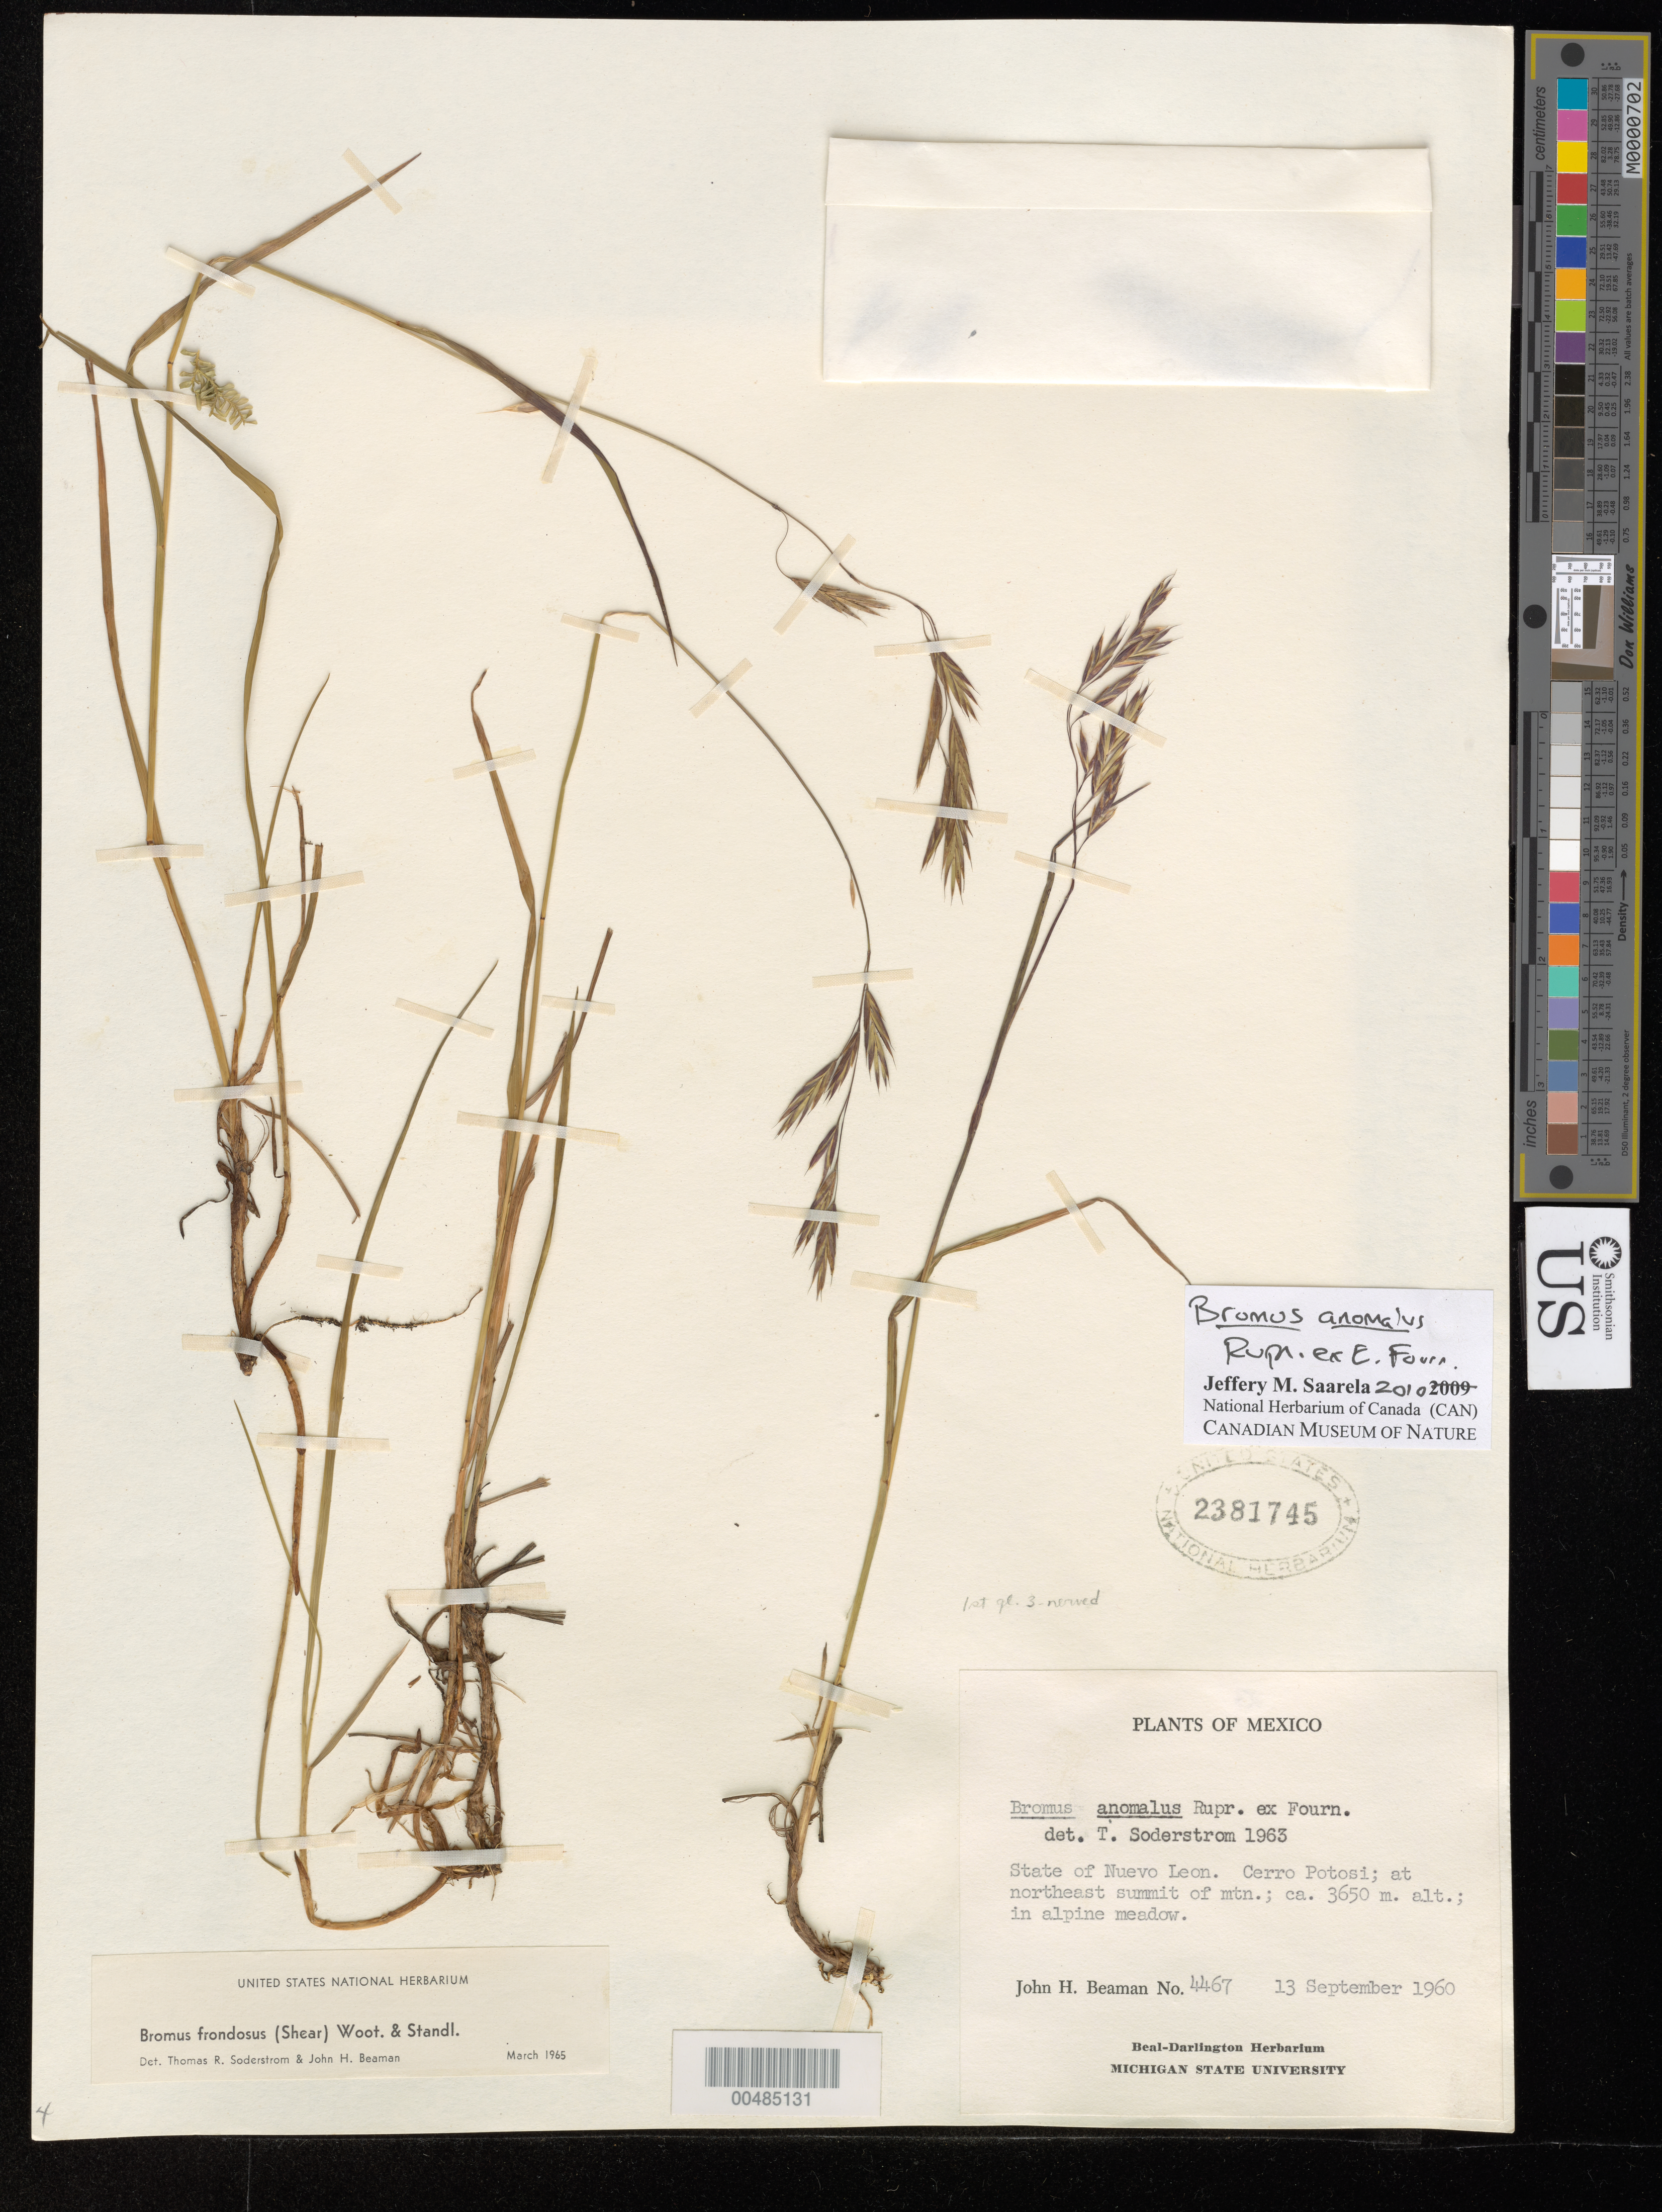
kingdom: Plantae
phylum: Tracheophyta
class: Liliopsida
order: Poales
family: Poaceae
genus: Bromus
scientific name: Bromus anomalus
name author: Rupr. ex E. Fourn.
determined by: Saarela, J. M., (CAN), Canadian Museum of Nature (CANADA)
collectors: J. H. Beaman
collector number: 4467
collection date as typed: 13 Sep 1960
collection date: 1960-09-13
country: Mexico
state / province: Nuevo León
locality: Cerro Potosi, at NE summit of mtn.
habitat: in alpine meadow.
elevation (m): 3650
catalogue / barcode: US 2381745